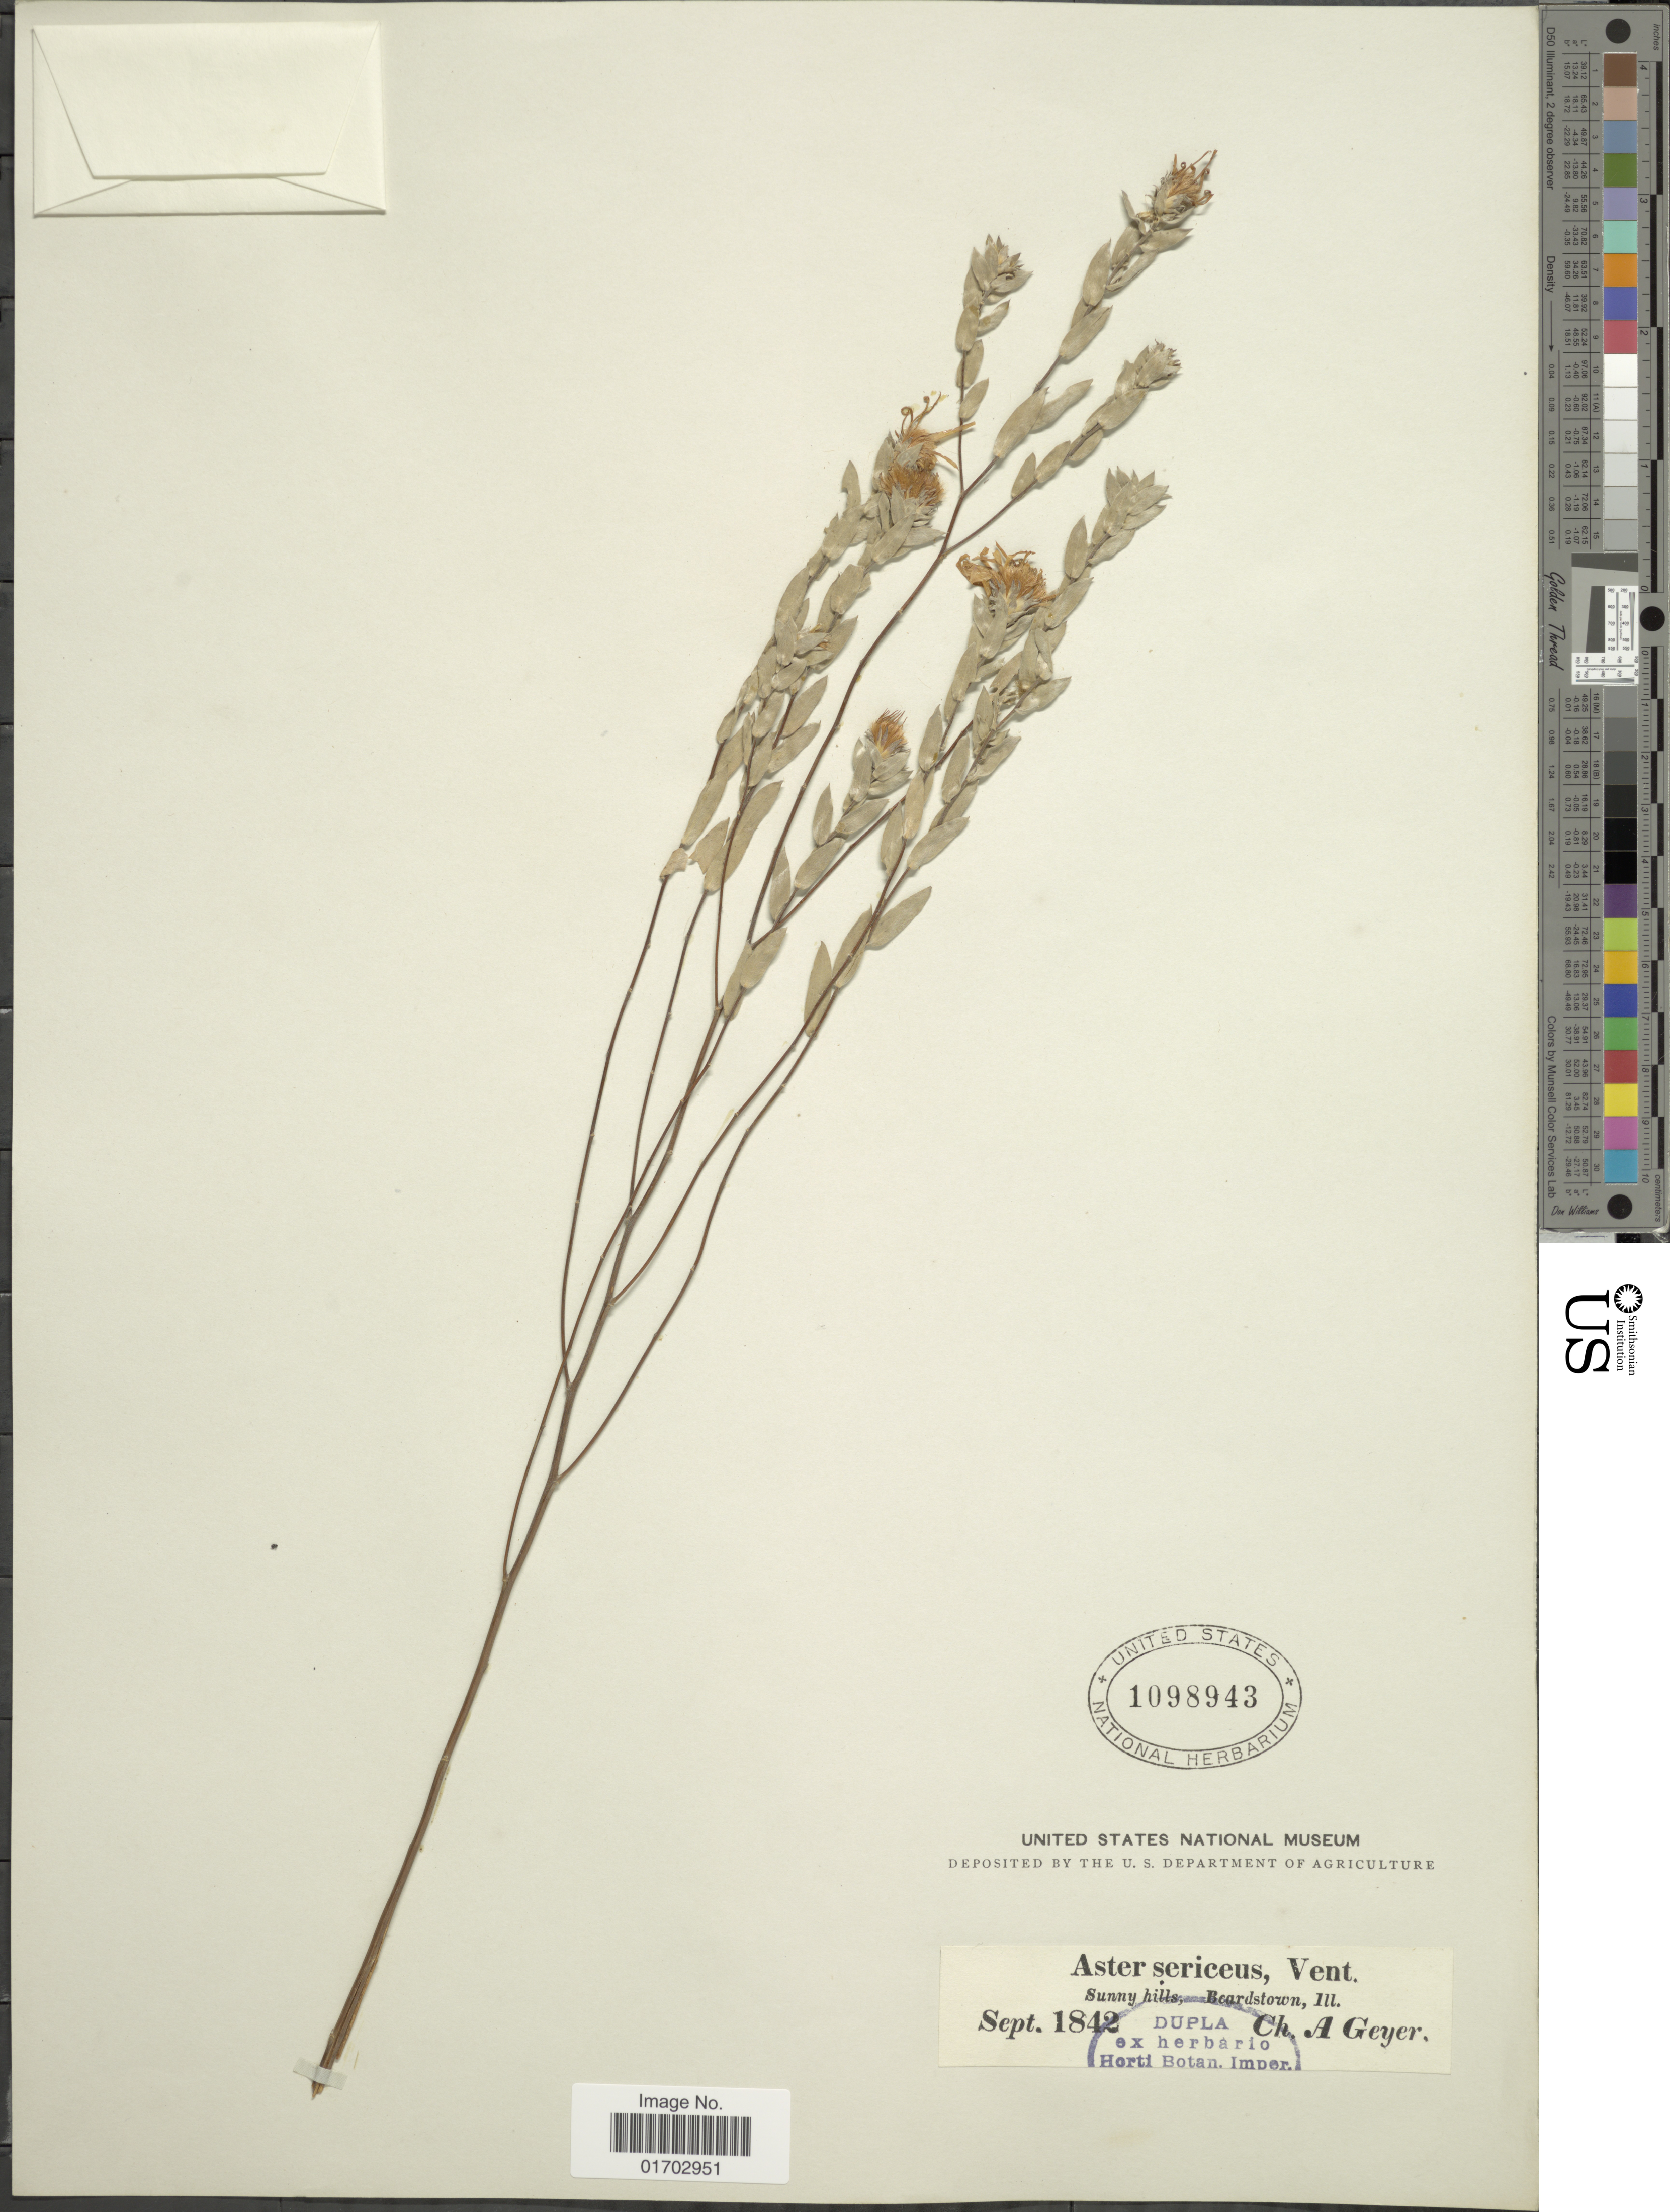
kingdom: Plantae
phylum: Tracheophyta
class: Magnoliopsida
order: Asterales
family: Asteraceae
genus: Symphyotrichum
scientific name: Symphyotrichum sericeum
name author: (Vent.) G.L. Nesom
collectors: C. A. Geyer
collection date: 1842-09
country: United States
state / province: Illinois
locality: Beardstown.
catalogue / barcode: US 1098943